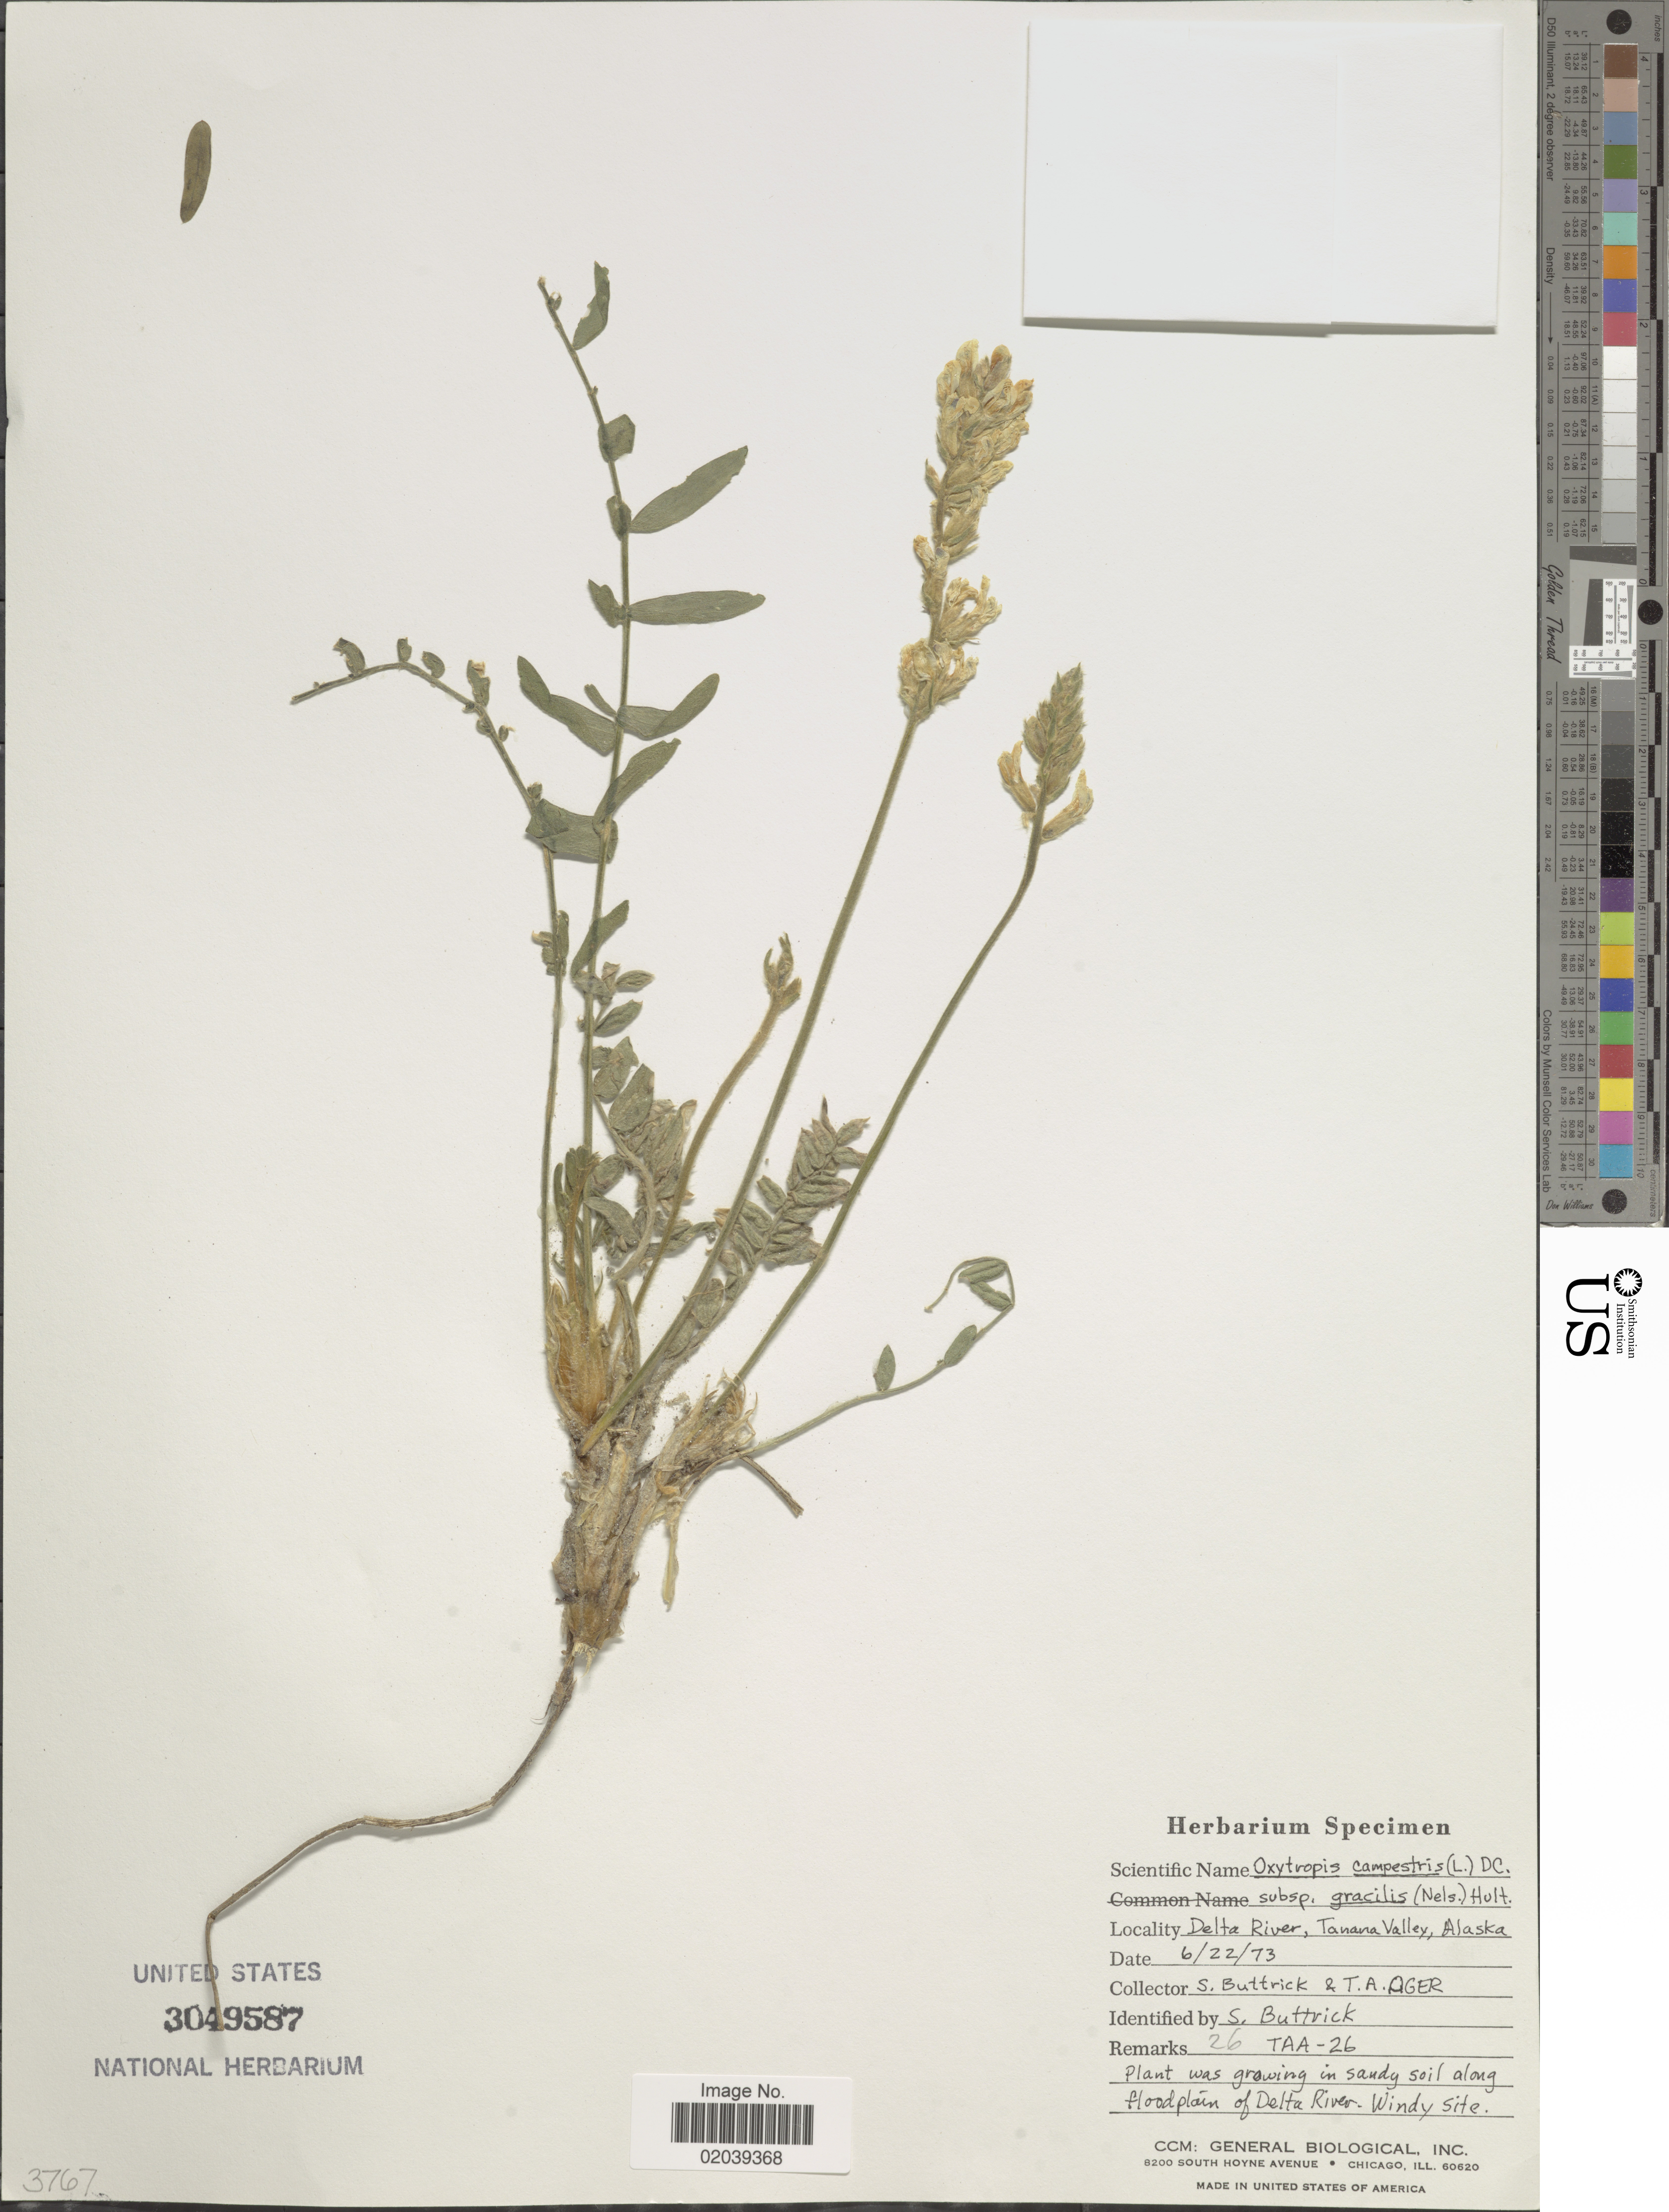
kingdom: Plantae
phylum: Tracheophyta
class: Magnoliopsida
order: Fabales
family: Fabaceae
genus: Oxytropis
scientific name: Oxytropis campestris var. gracilis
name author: (A. Nelson) Barneby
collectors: S. Buttrick & T. A. Ager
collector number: TAA-26?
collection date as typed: Transcribed d/m/y: 22/6/73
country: United States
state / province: Alaska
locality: Delta River, Tanana Valley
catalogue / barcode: US 3049587